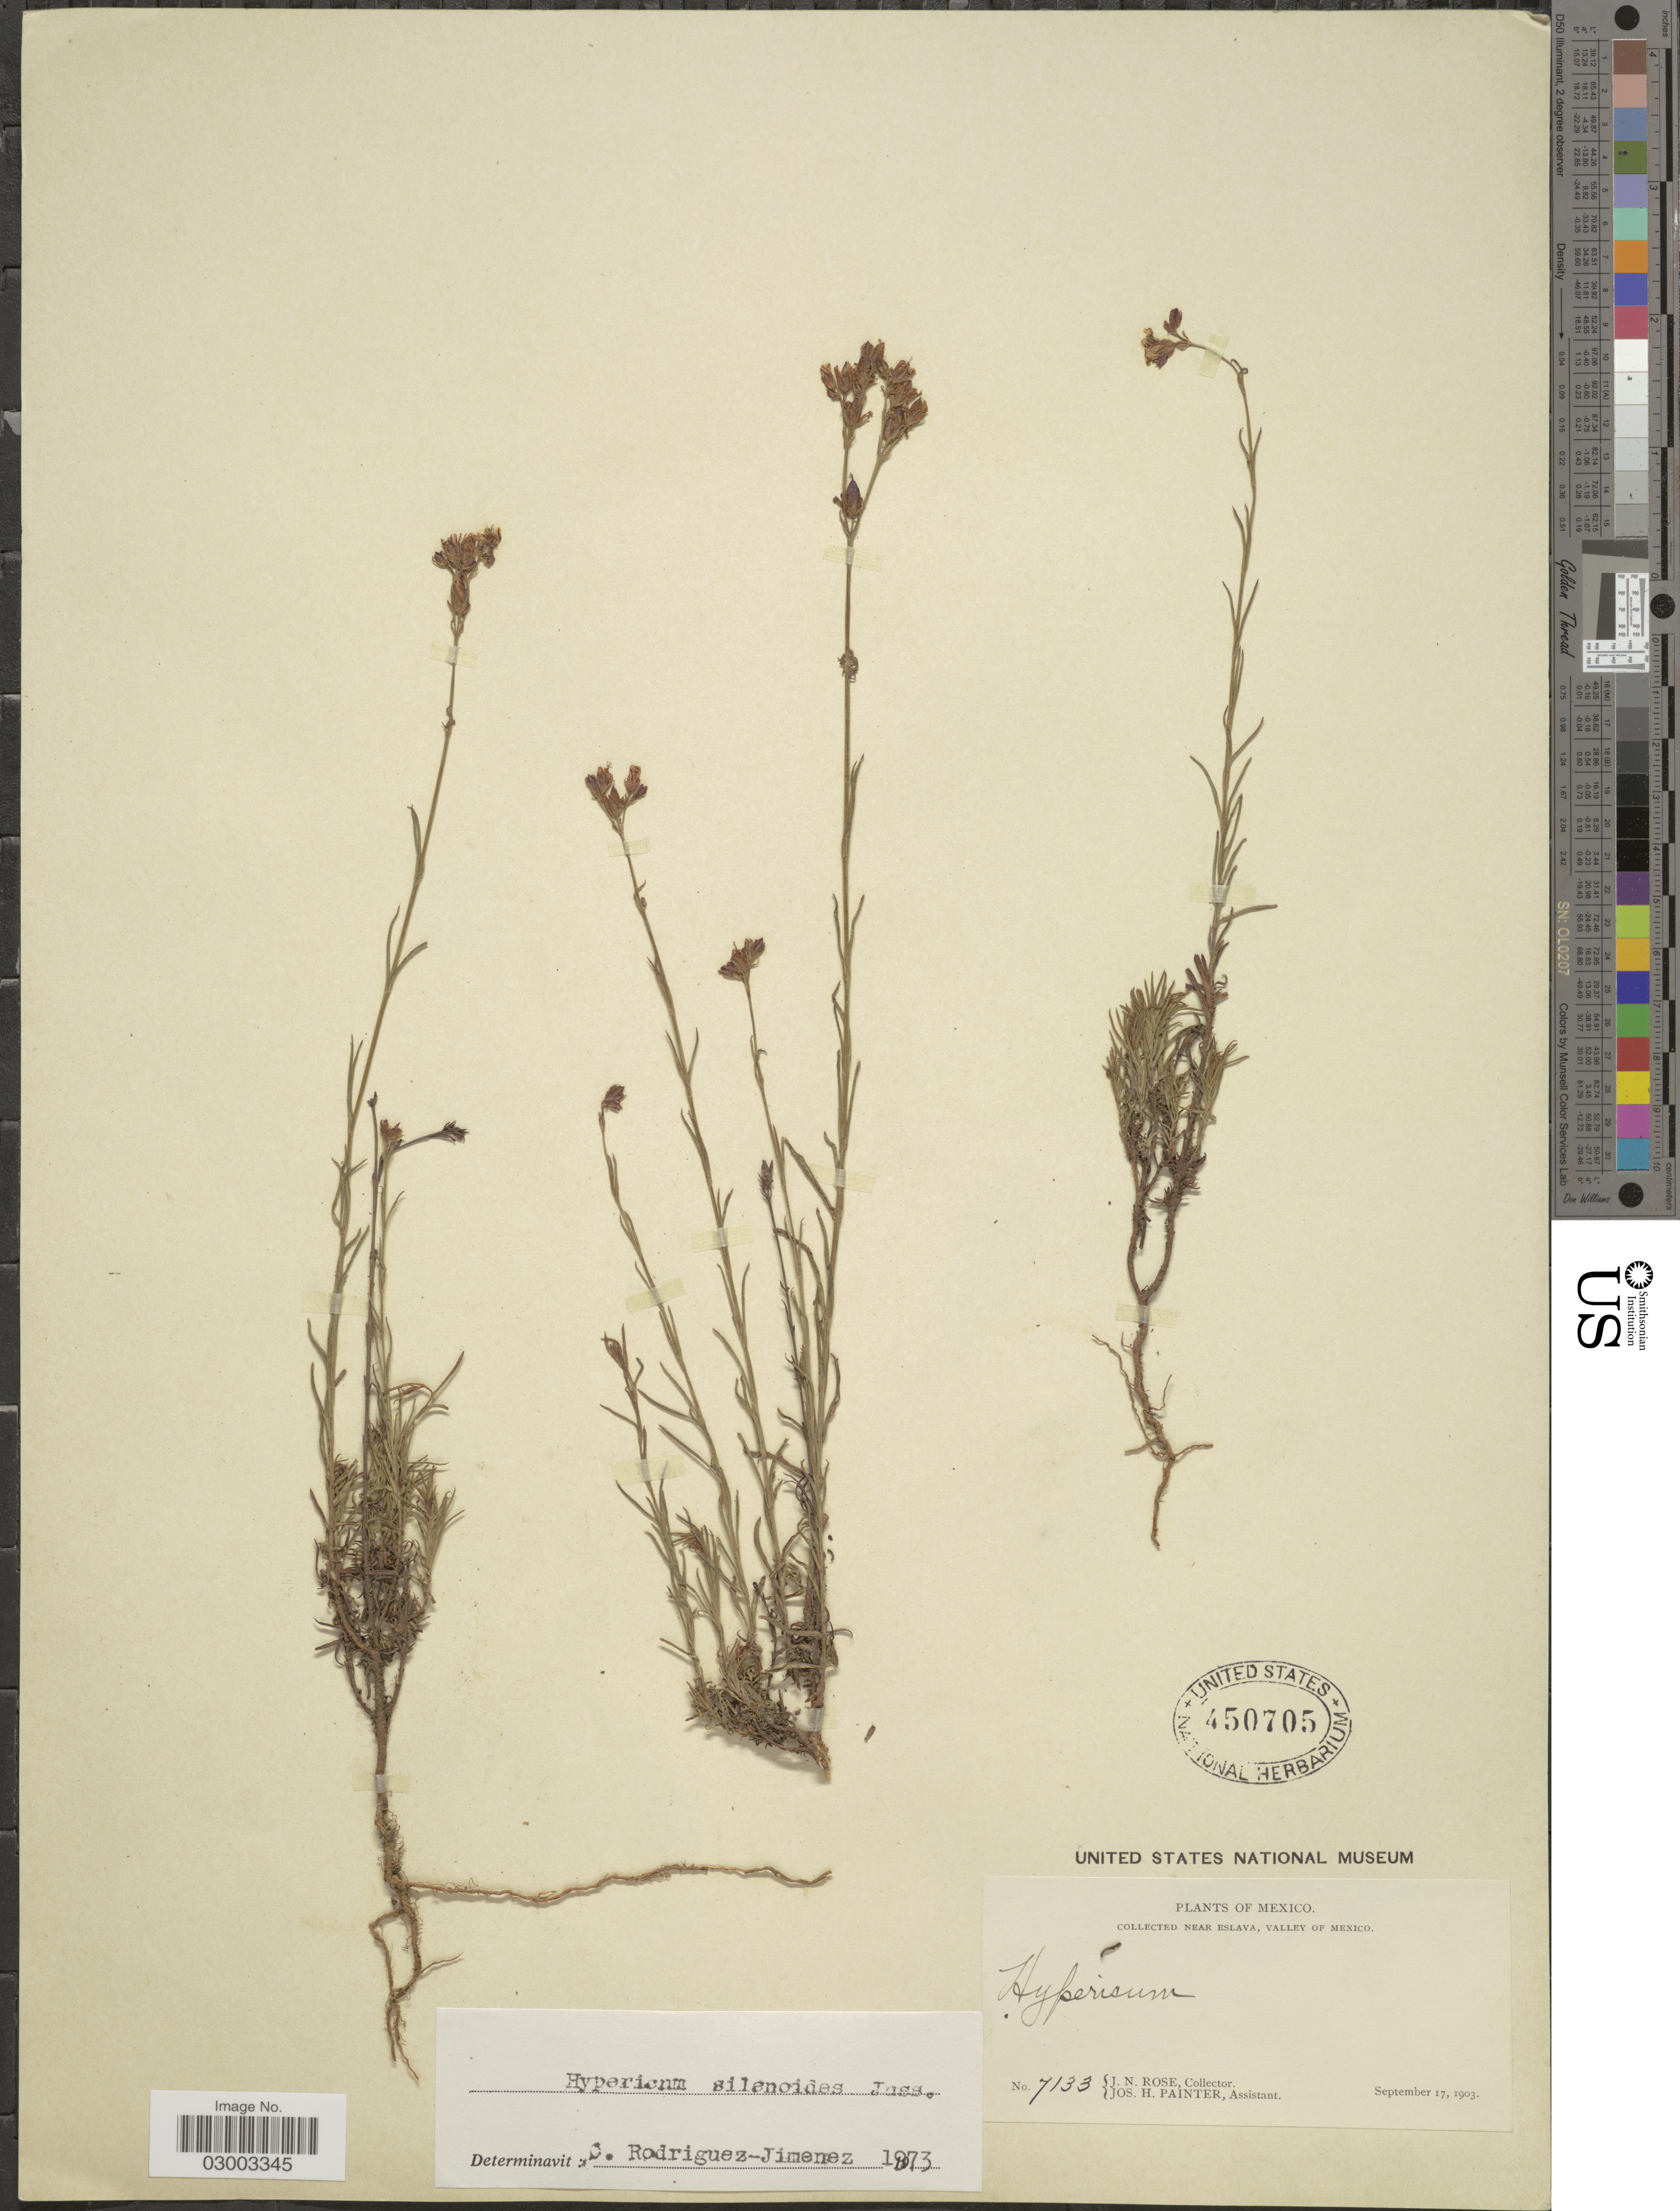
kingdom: Plantae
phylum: Tracheophyta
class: Magnoliopsida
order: Malpighiales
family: Hypericaceae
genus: Hypericum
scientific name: Hypericum silenoides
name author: Juss.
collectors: J. N. Rose & J. H. Painter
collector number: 7133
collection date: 1903-09-17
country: Mexico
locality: Near Eslava, Valley of Mexico.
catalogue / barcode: US 450705